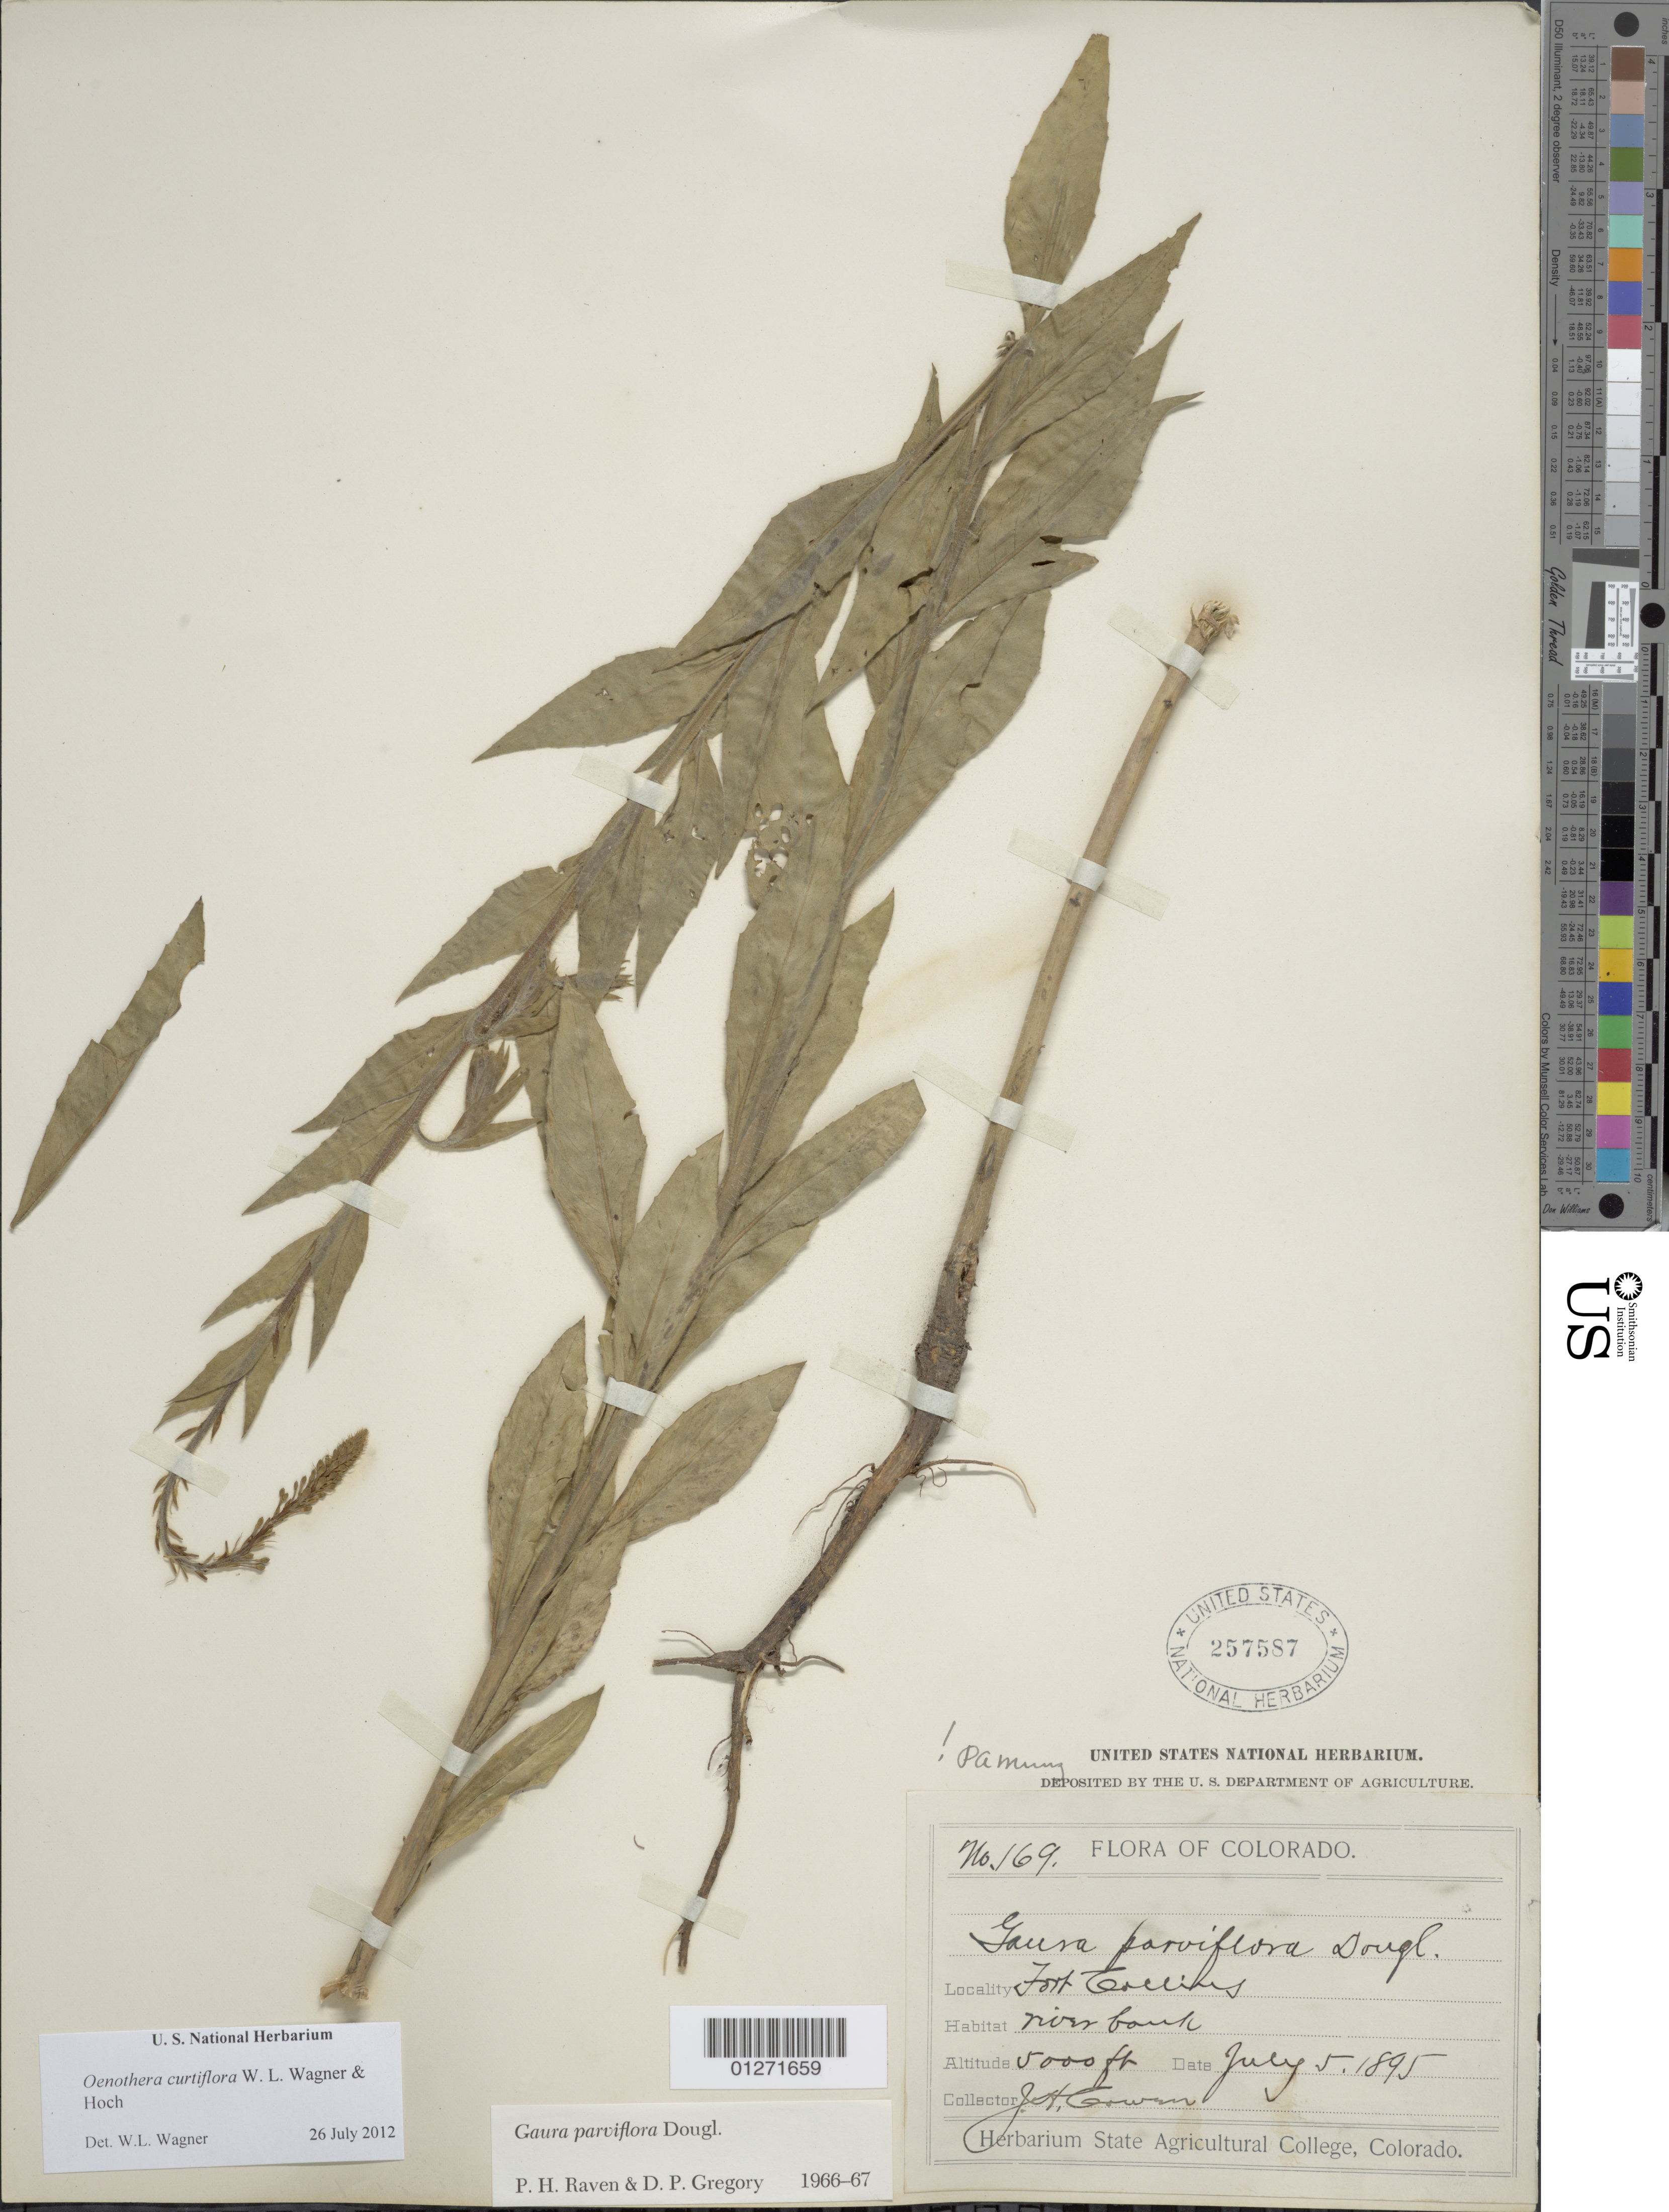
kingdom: Plantae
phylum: Tracheophyta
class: Magnoliopsida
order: Myrtales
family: Onagraceae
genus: Oenothera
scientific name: Oenothera curtiflora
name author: W.L. Wagner & Hoch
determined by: Wagner, W. L., (BOT), Smithsonian Institution - National Museum of Natural History (UNITED STATES)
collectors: J. Cowen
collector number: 169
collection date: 1895-07-05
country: United States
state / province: Colorado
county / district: Larimer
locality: Fort Collins.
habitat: River bank.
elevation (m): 1524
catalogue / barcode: US 257587